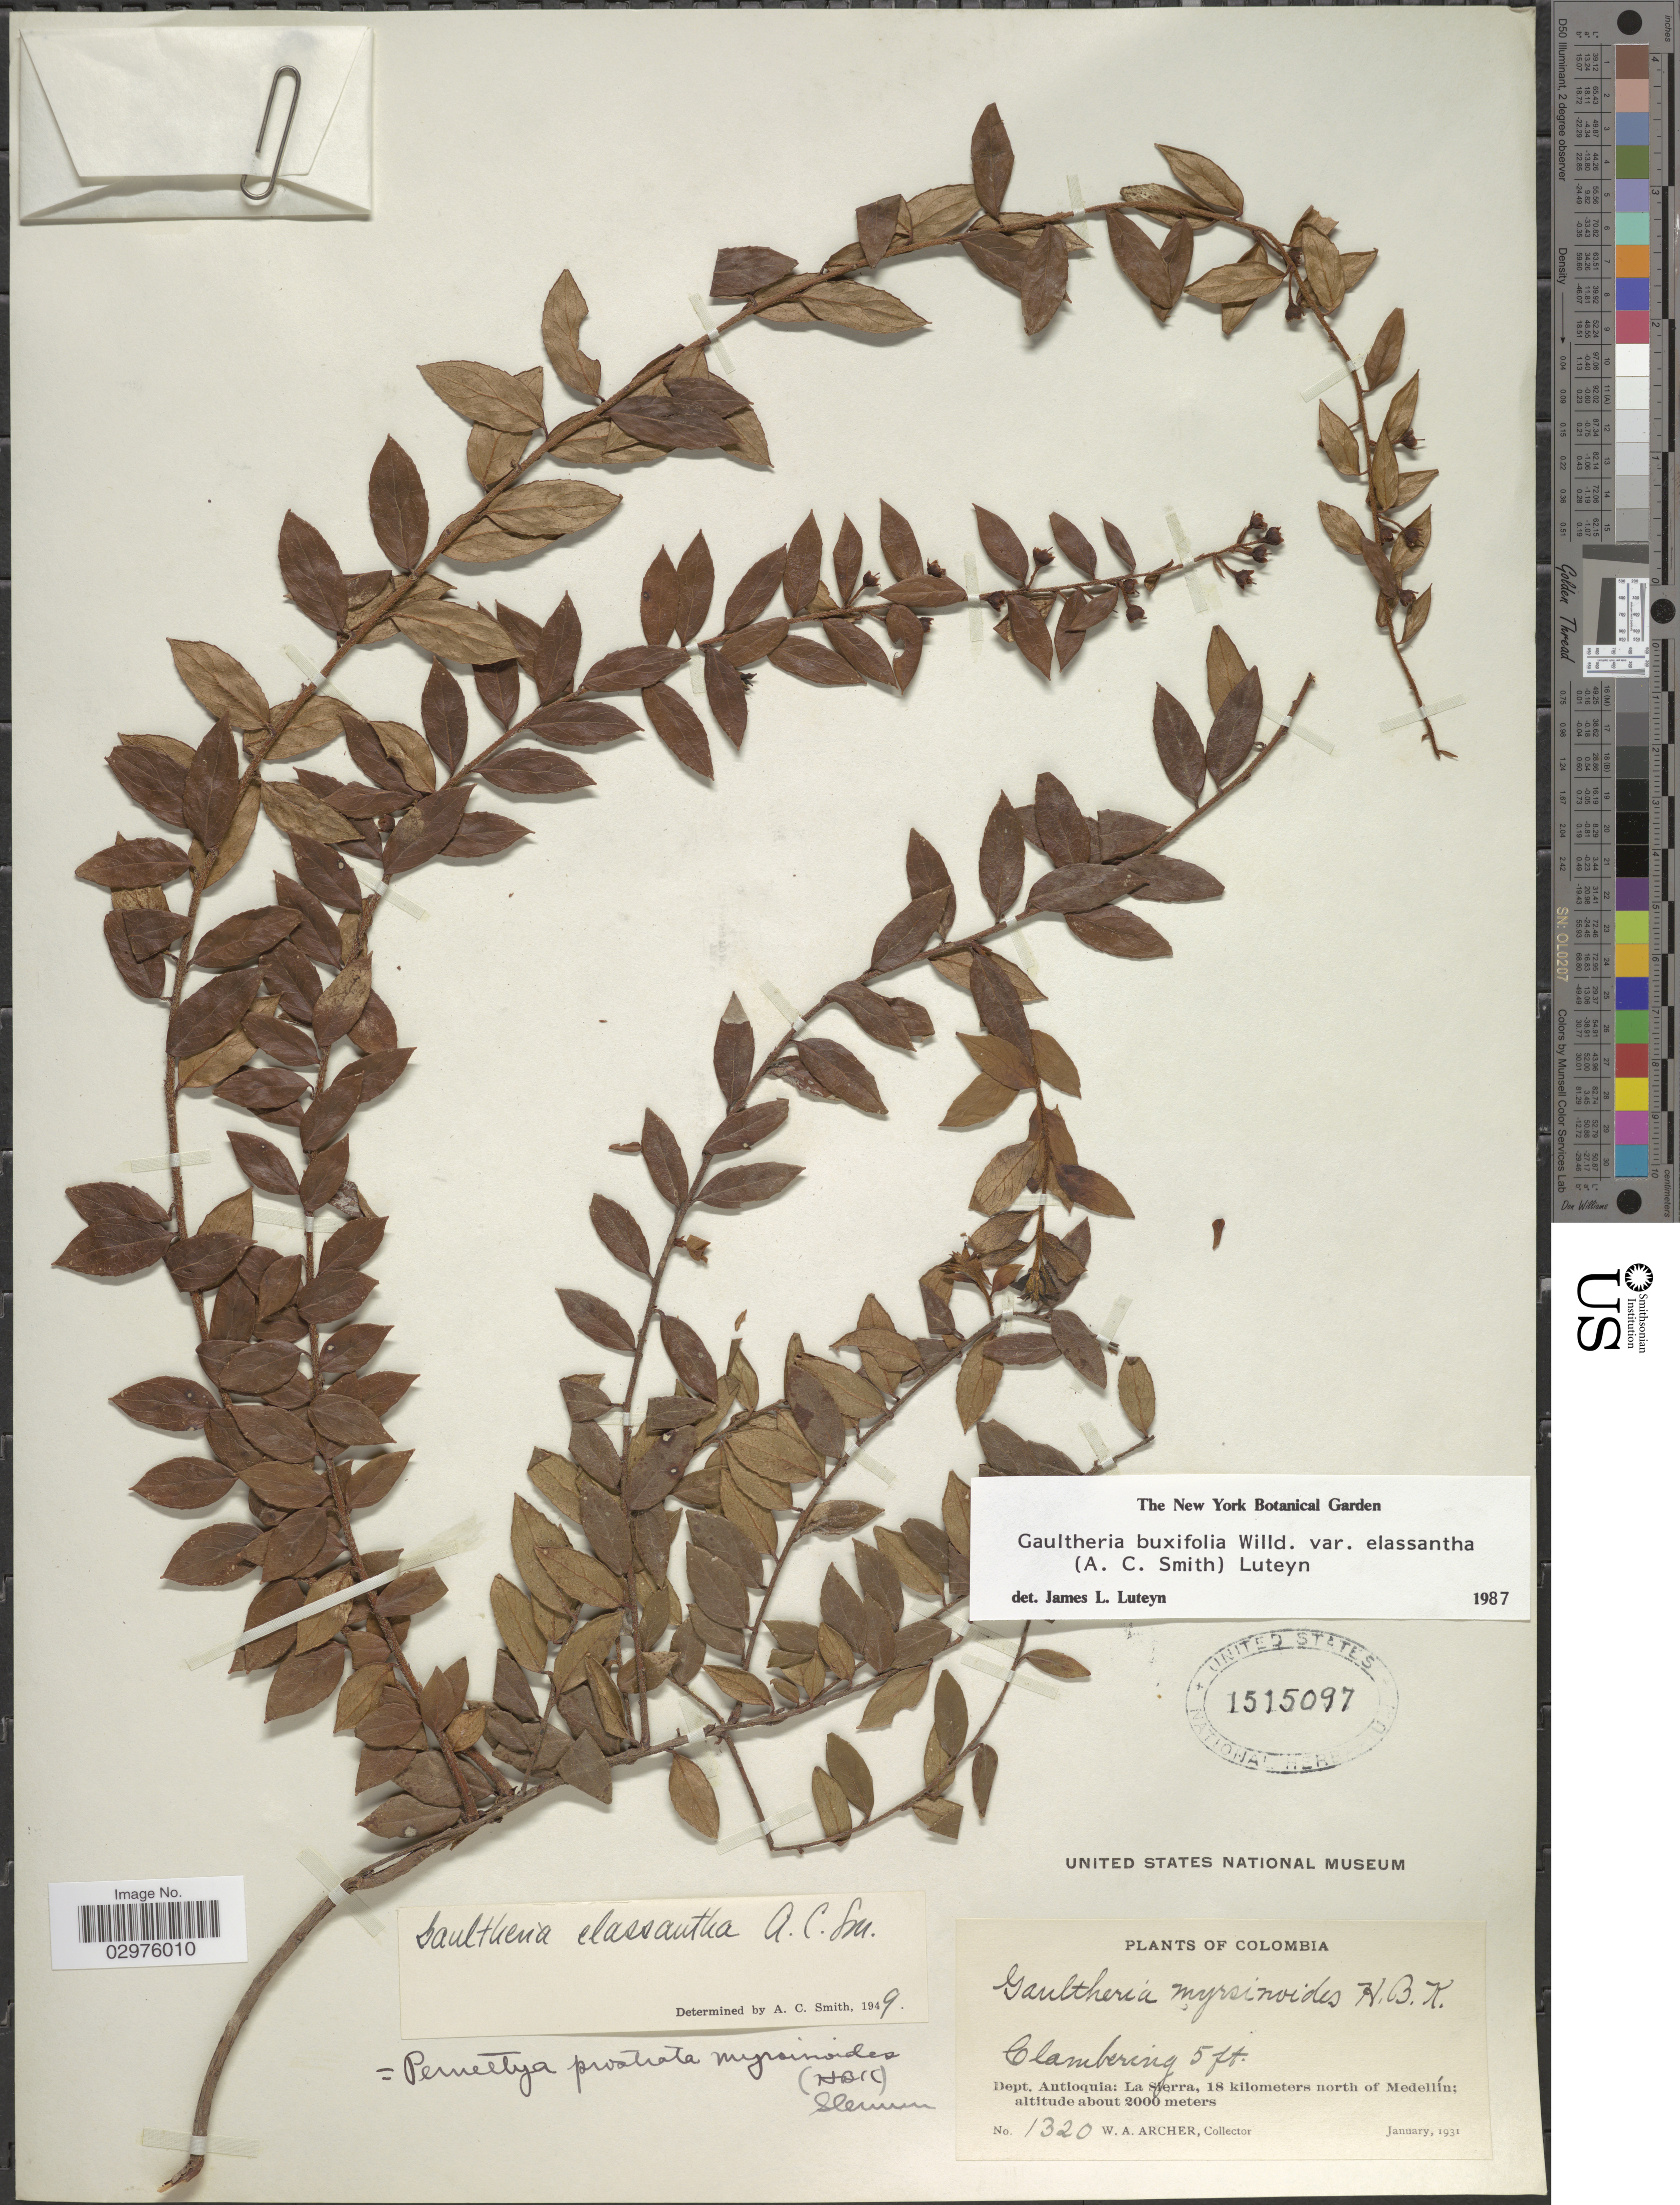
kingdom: Plantae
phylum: Tracheophyta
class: Magnoliopsida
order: Ericales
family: Ericaceae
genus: Gaultheria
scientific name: Gaultheria buxifolia var. elassantha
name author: (A.C. Sm.) Luteyn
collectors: W. Archer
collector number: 1320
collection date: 1931-01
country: Colombia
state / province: Antioquia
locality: Dept. Antioquia: La Sierra, 18 kilometers north of Medellín.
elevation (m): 2000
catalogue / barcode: US 1515097